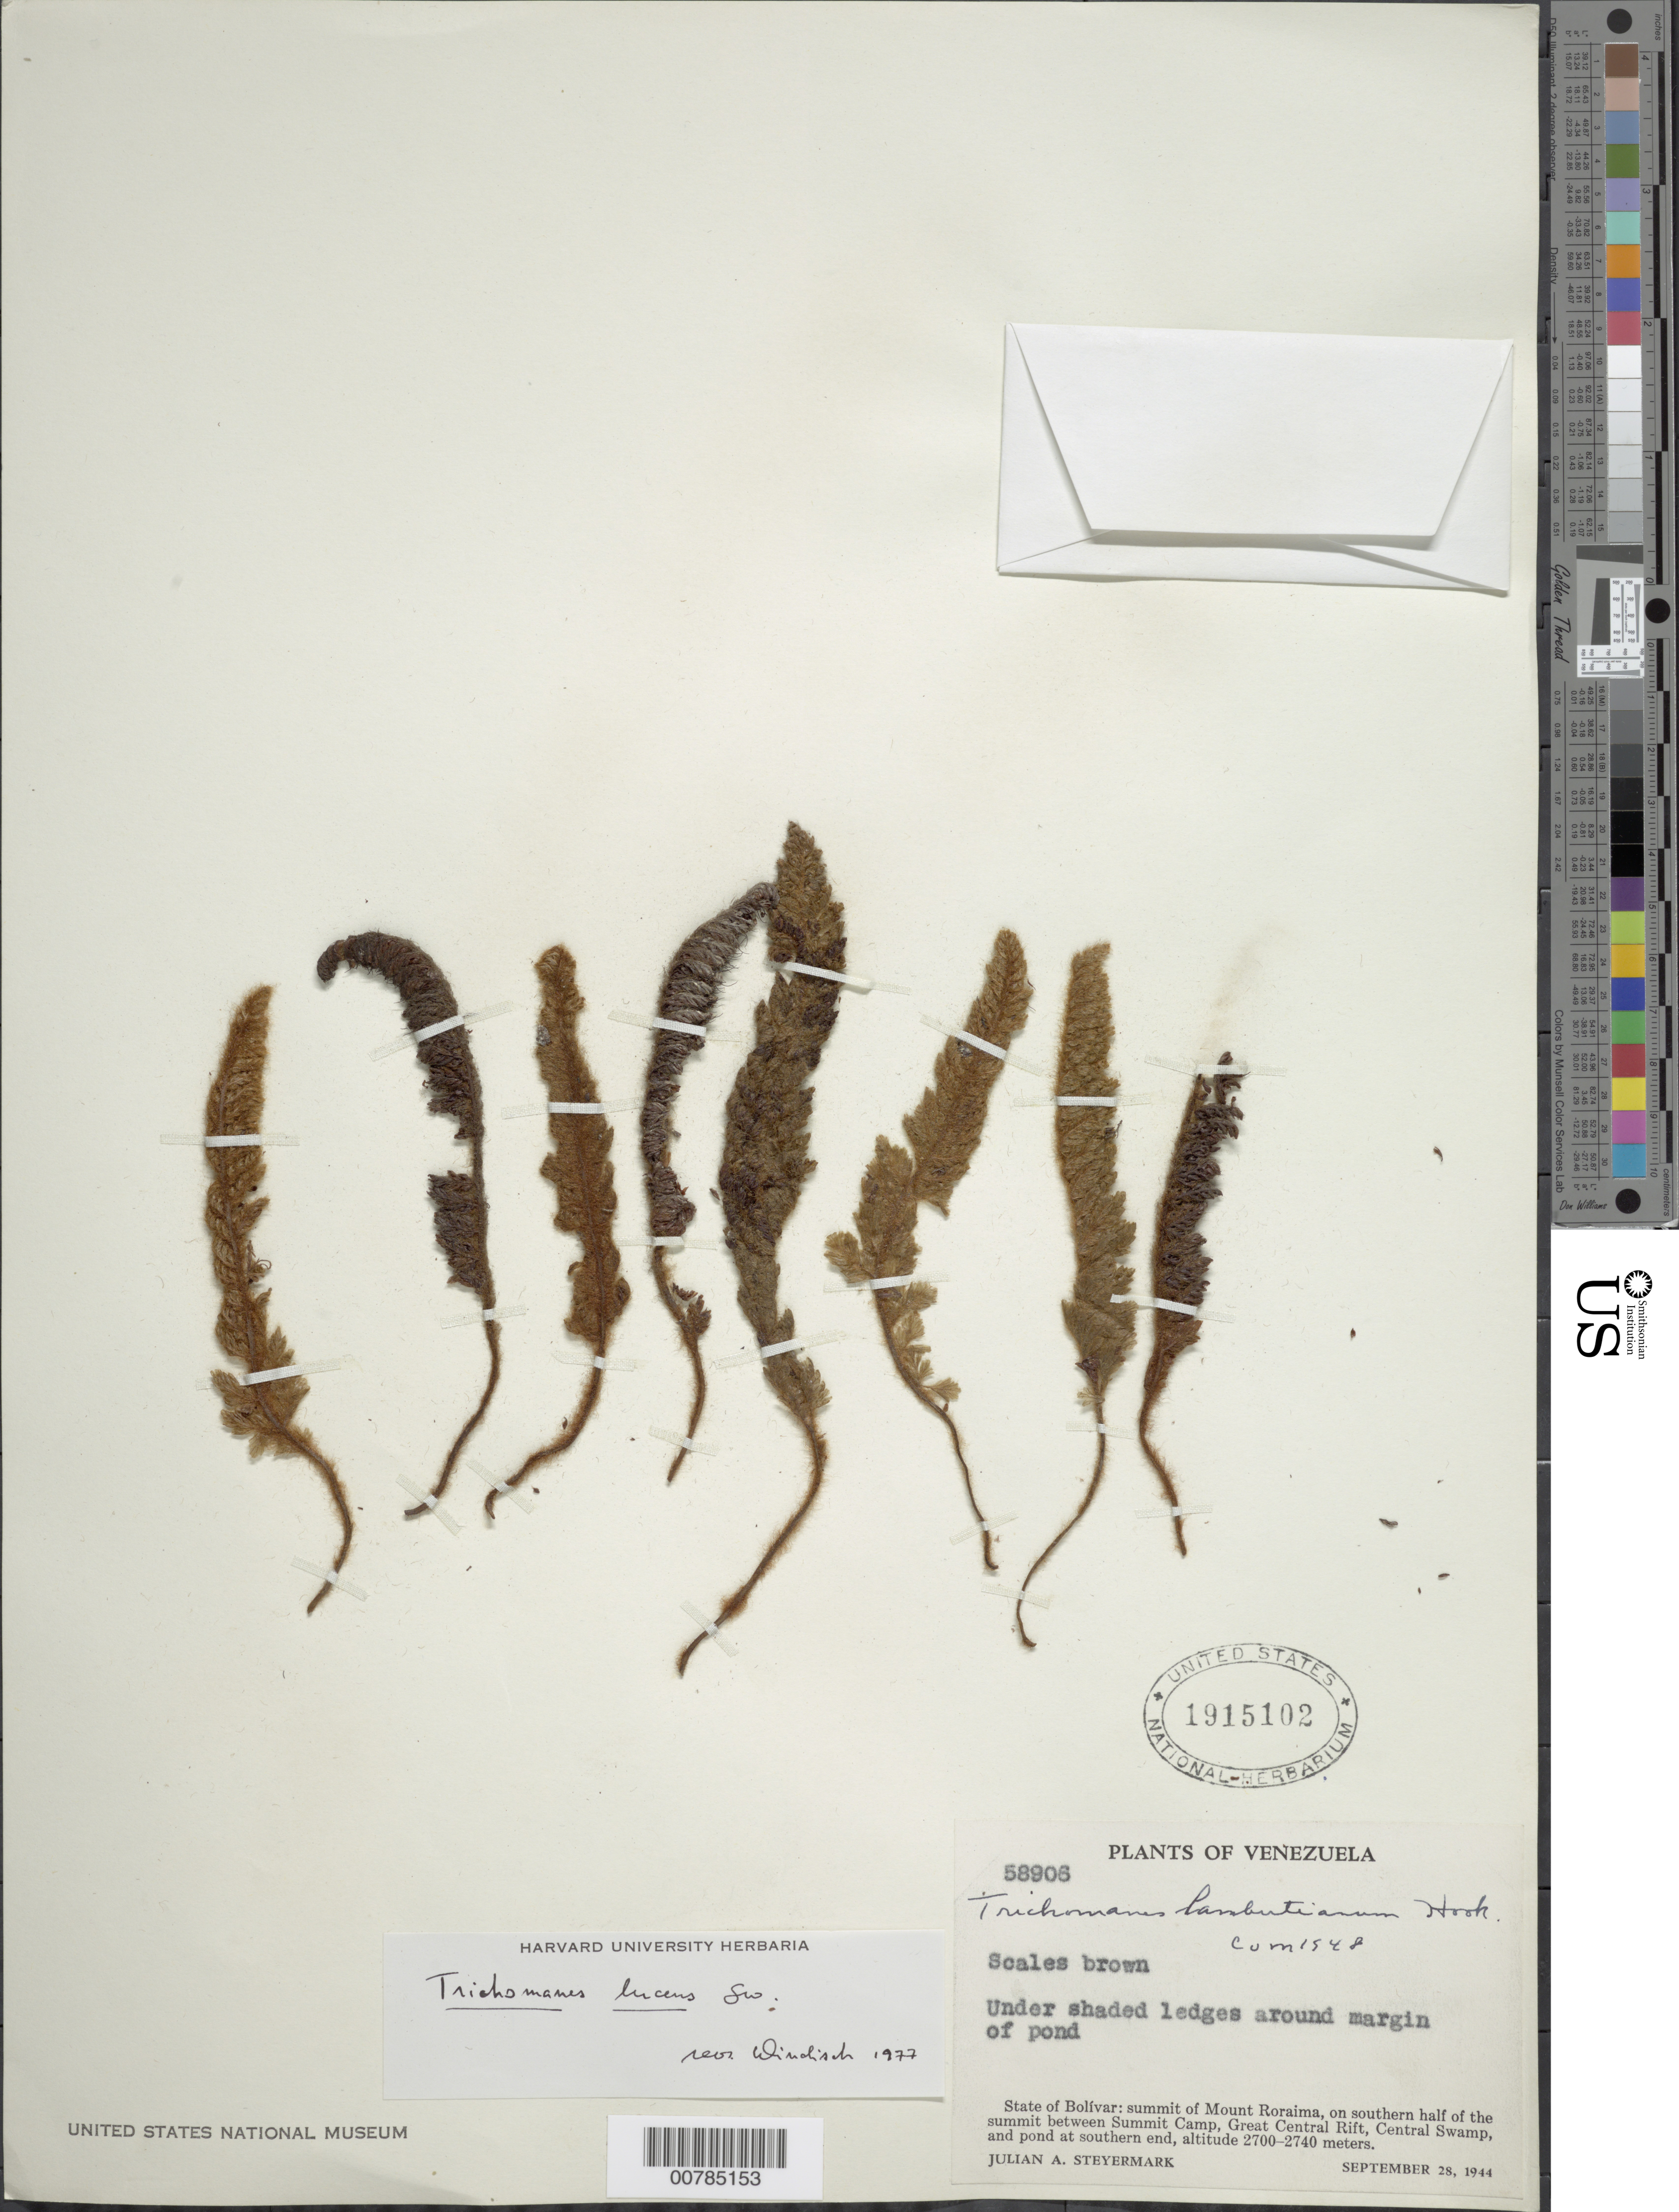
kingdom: Plantae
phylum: Tracheophyta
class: Polypodiopsida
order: Hymenophyllales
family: Hymenophyllaceae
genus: Trichomanes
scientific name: Trichomanes lucens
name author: Sw.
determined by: Windisch, Paulo Guenter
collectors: J. Steyermark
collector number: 58906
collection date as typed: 28-Sep-44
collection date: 1944-09-28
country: Venezuela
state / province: Bolívar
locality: Mt. Roraima, S half of summit, between Summit Camp, Great Central Rift, Central Swamp, and pond at S-end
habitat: Under shaded ledges around margin of pond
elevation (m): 2700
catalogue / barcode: US 1915102